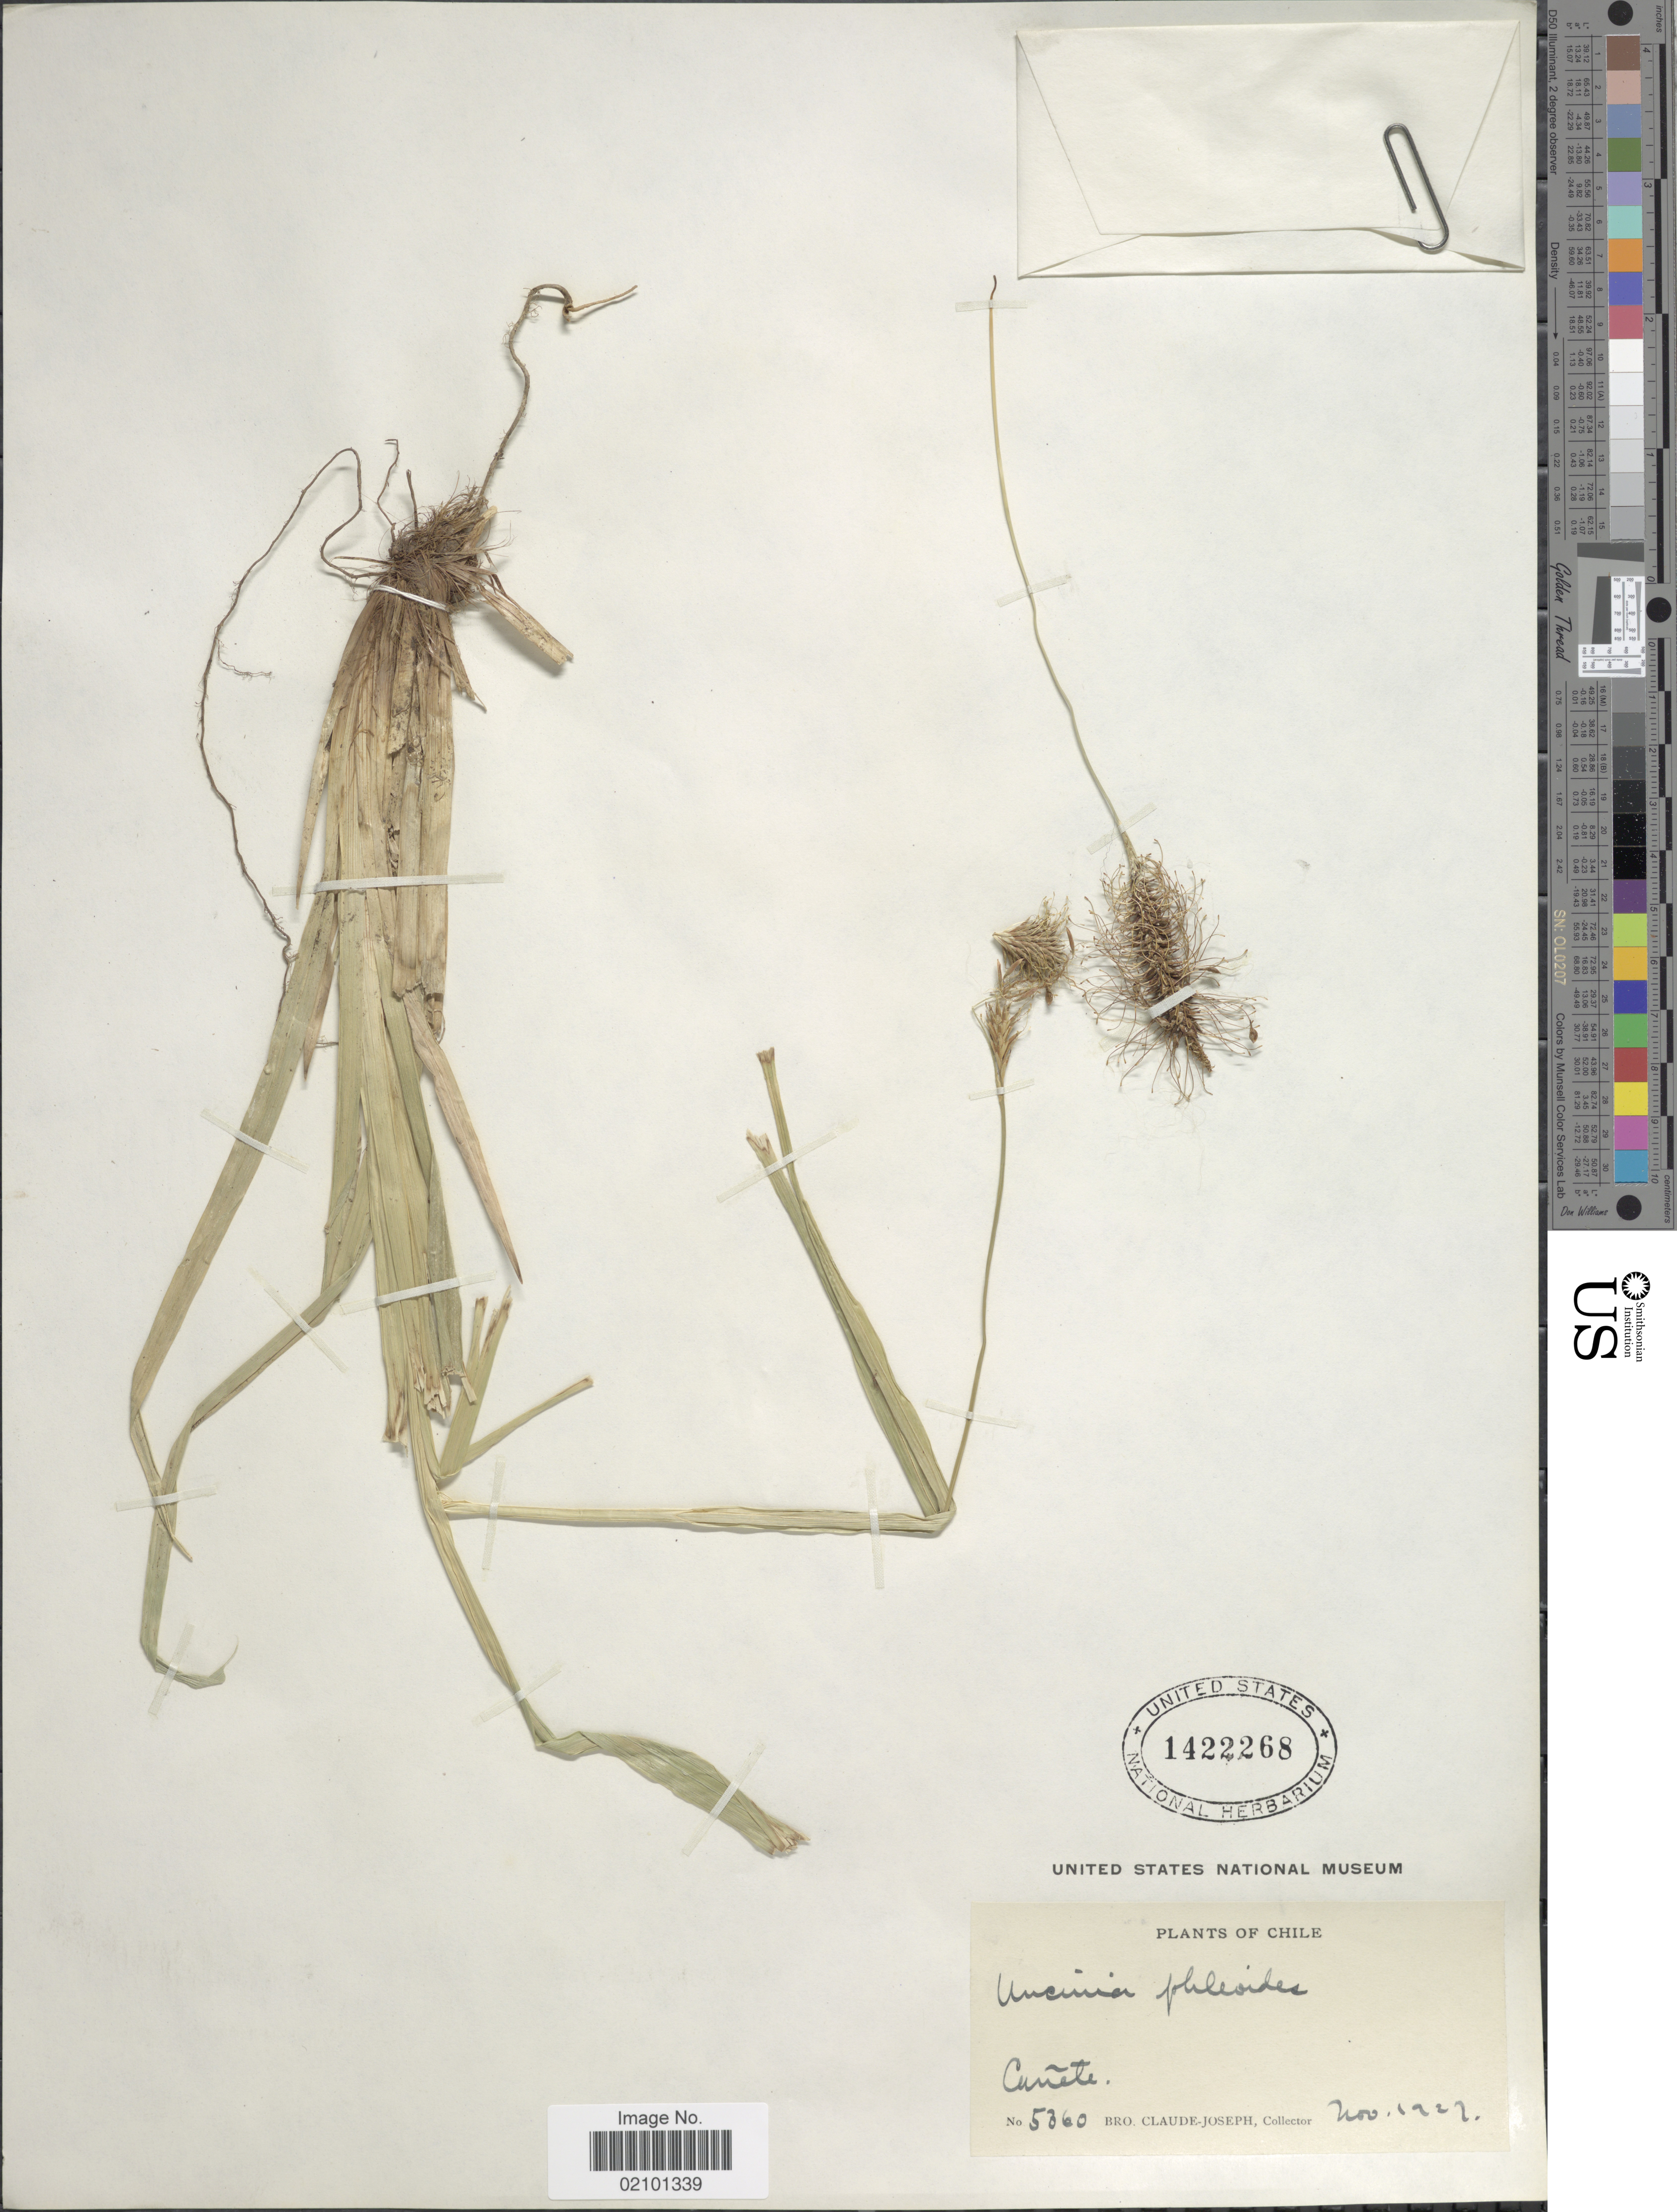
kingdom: Plantae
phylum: Tracheophyta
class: Liliopsida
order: Poales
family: Cyperaceae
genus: Carex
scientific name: Carex erinacea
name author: Cav.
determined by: Jimnéz-Mejias, Pedro, (UPOS), Universidad Pablo de Olavide (SPAIN)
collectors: Bro. Claude-Joseph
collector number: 5360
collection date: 1927-11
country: Chile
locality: Cunete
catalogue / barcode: US 1422268